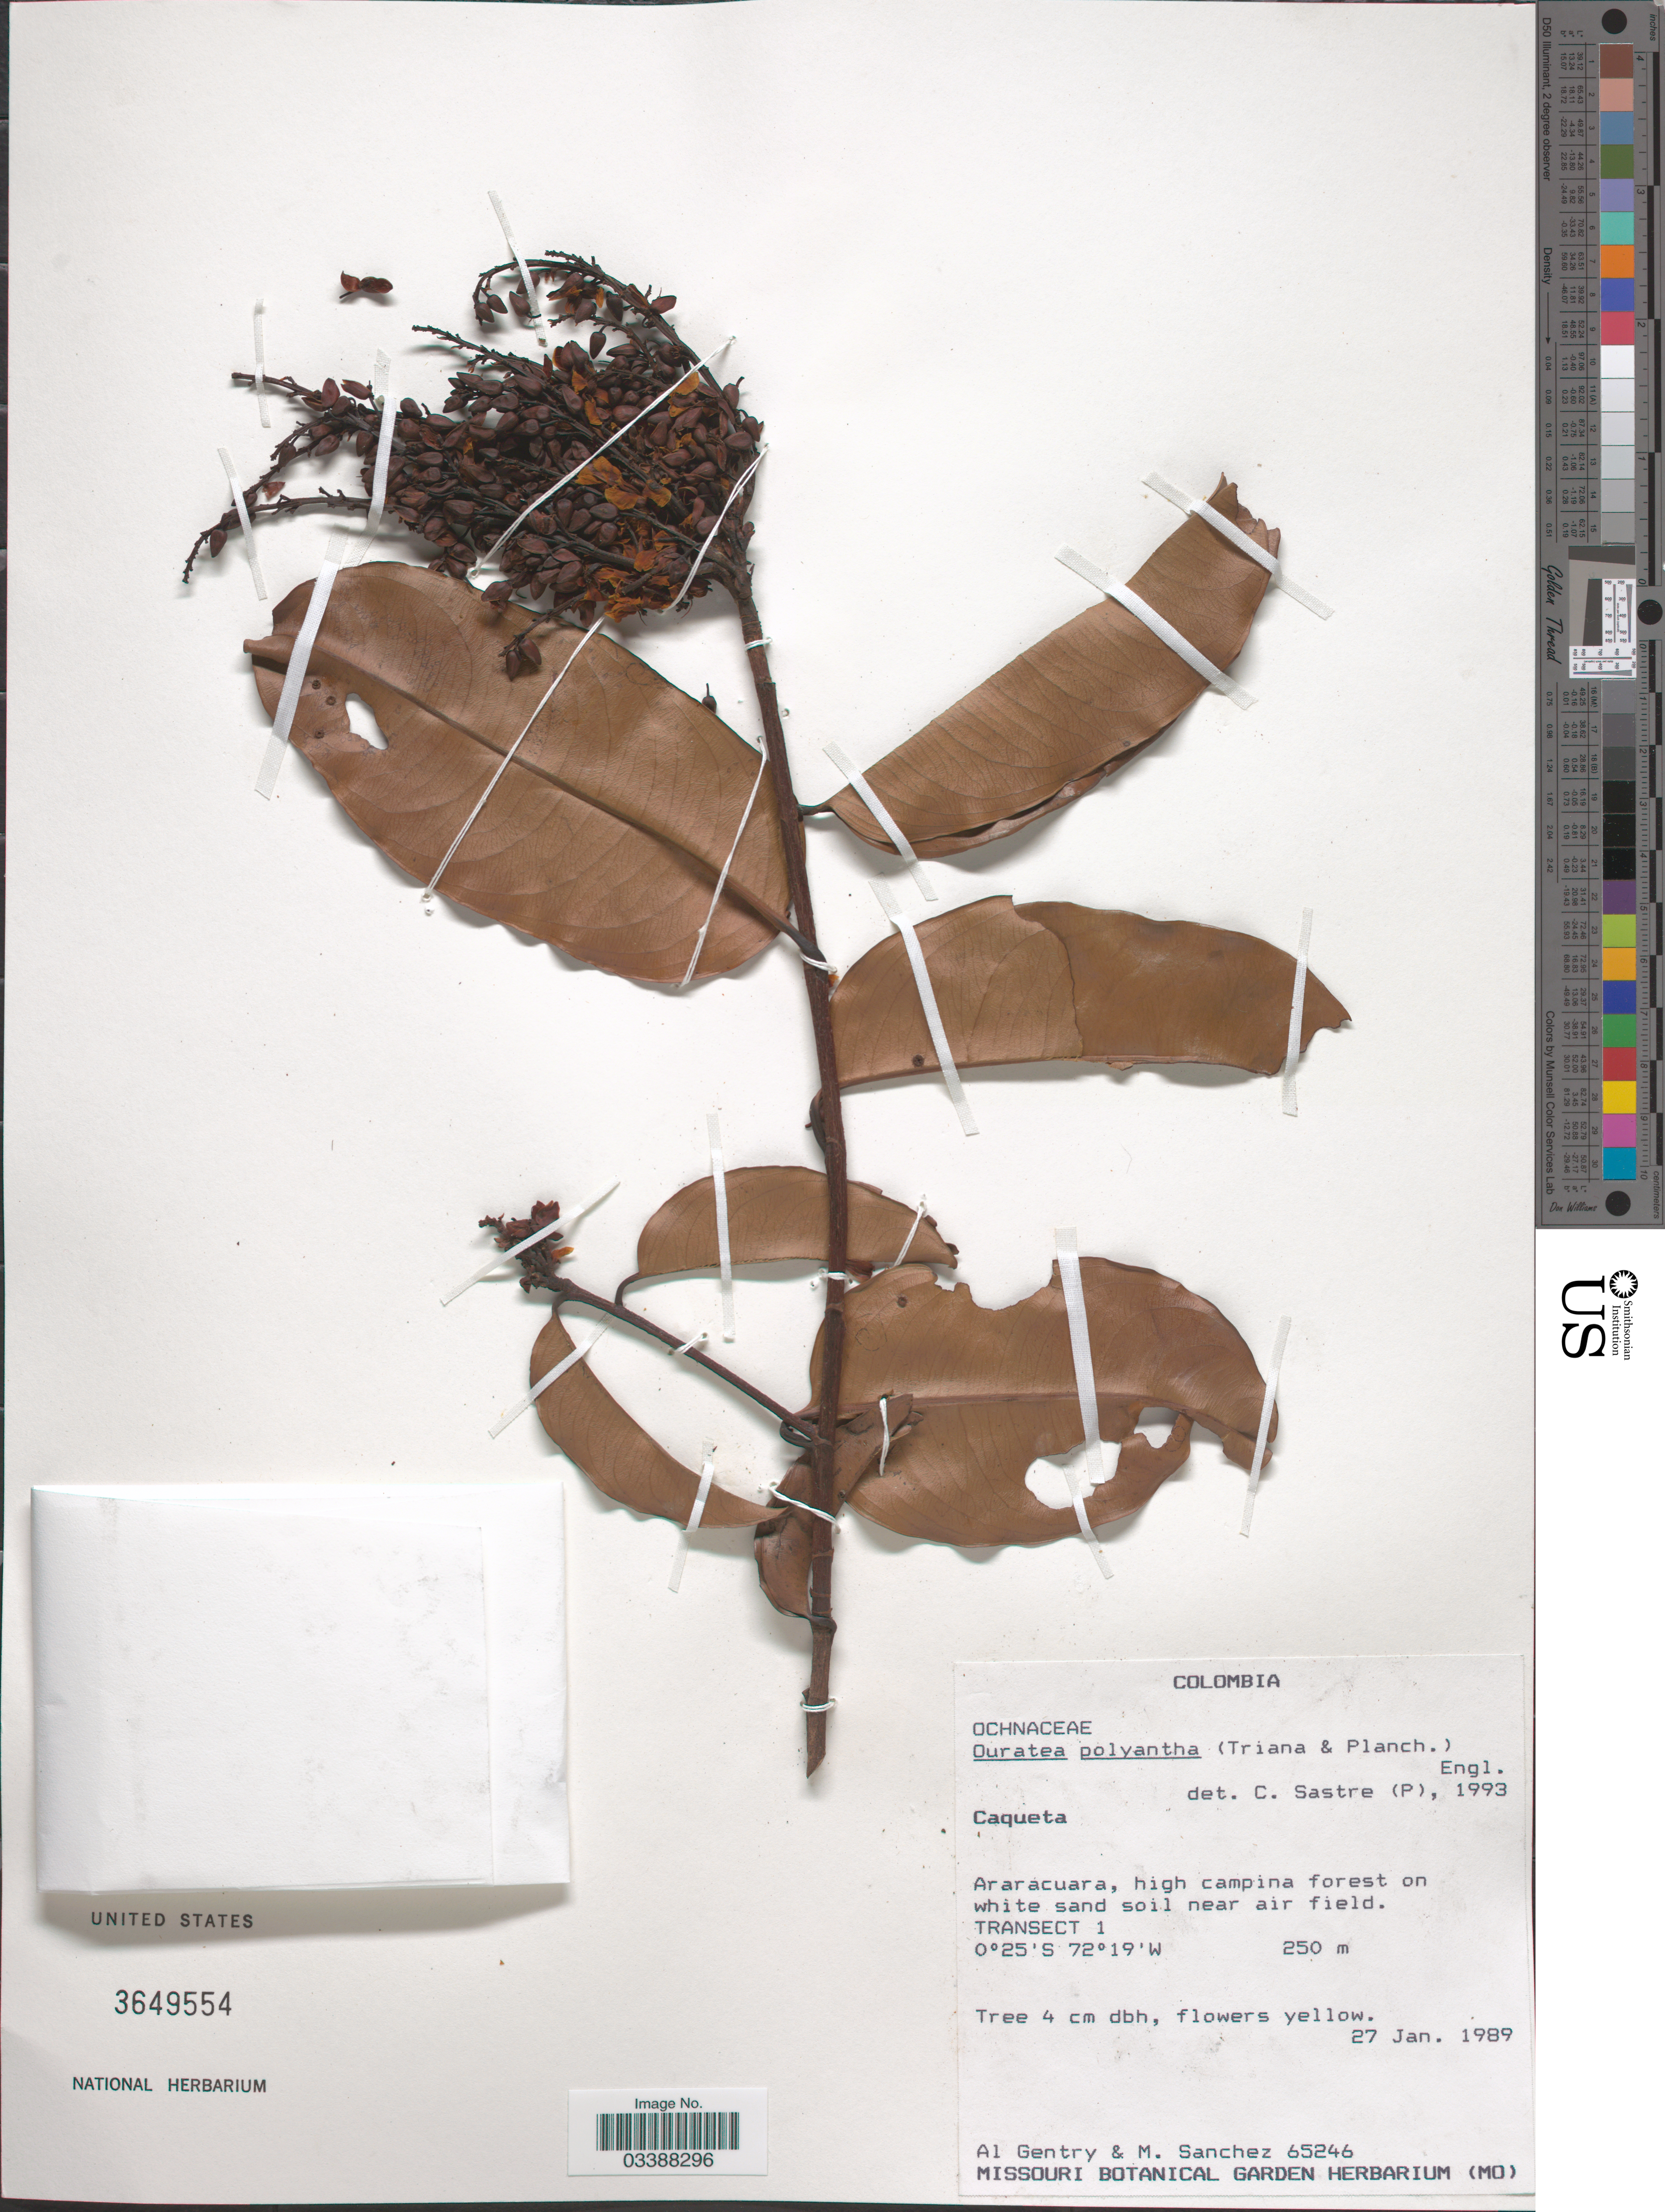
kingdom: Plantae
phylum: Tracheophyta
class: Magnoliopsida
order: Malpighiales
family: Ochnaceae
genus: Ouratea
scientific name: Ouratea polyantha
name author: (Triana & Planch.) Engl.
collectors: A. H. Gentry & M. Sanchez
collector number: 65246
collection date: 1989-01-27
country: Colombia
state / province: Caquetá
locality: Araracuara, high campina forest on white sand soil near air field.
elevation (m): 250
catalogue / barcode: US 3649554